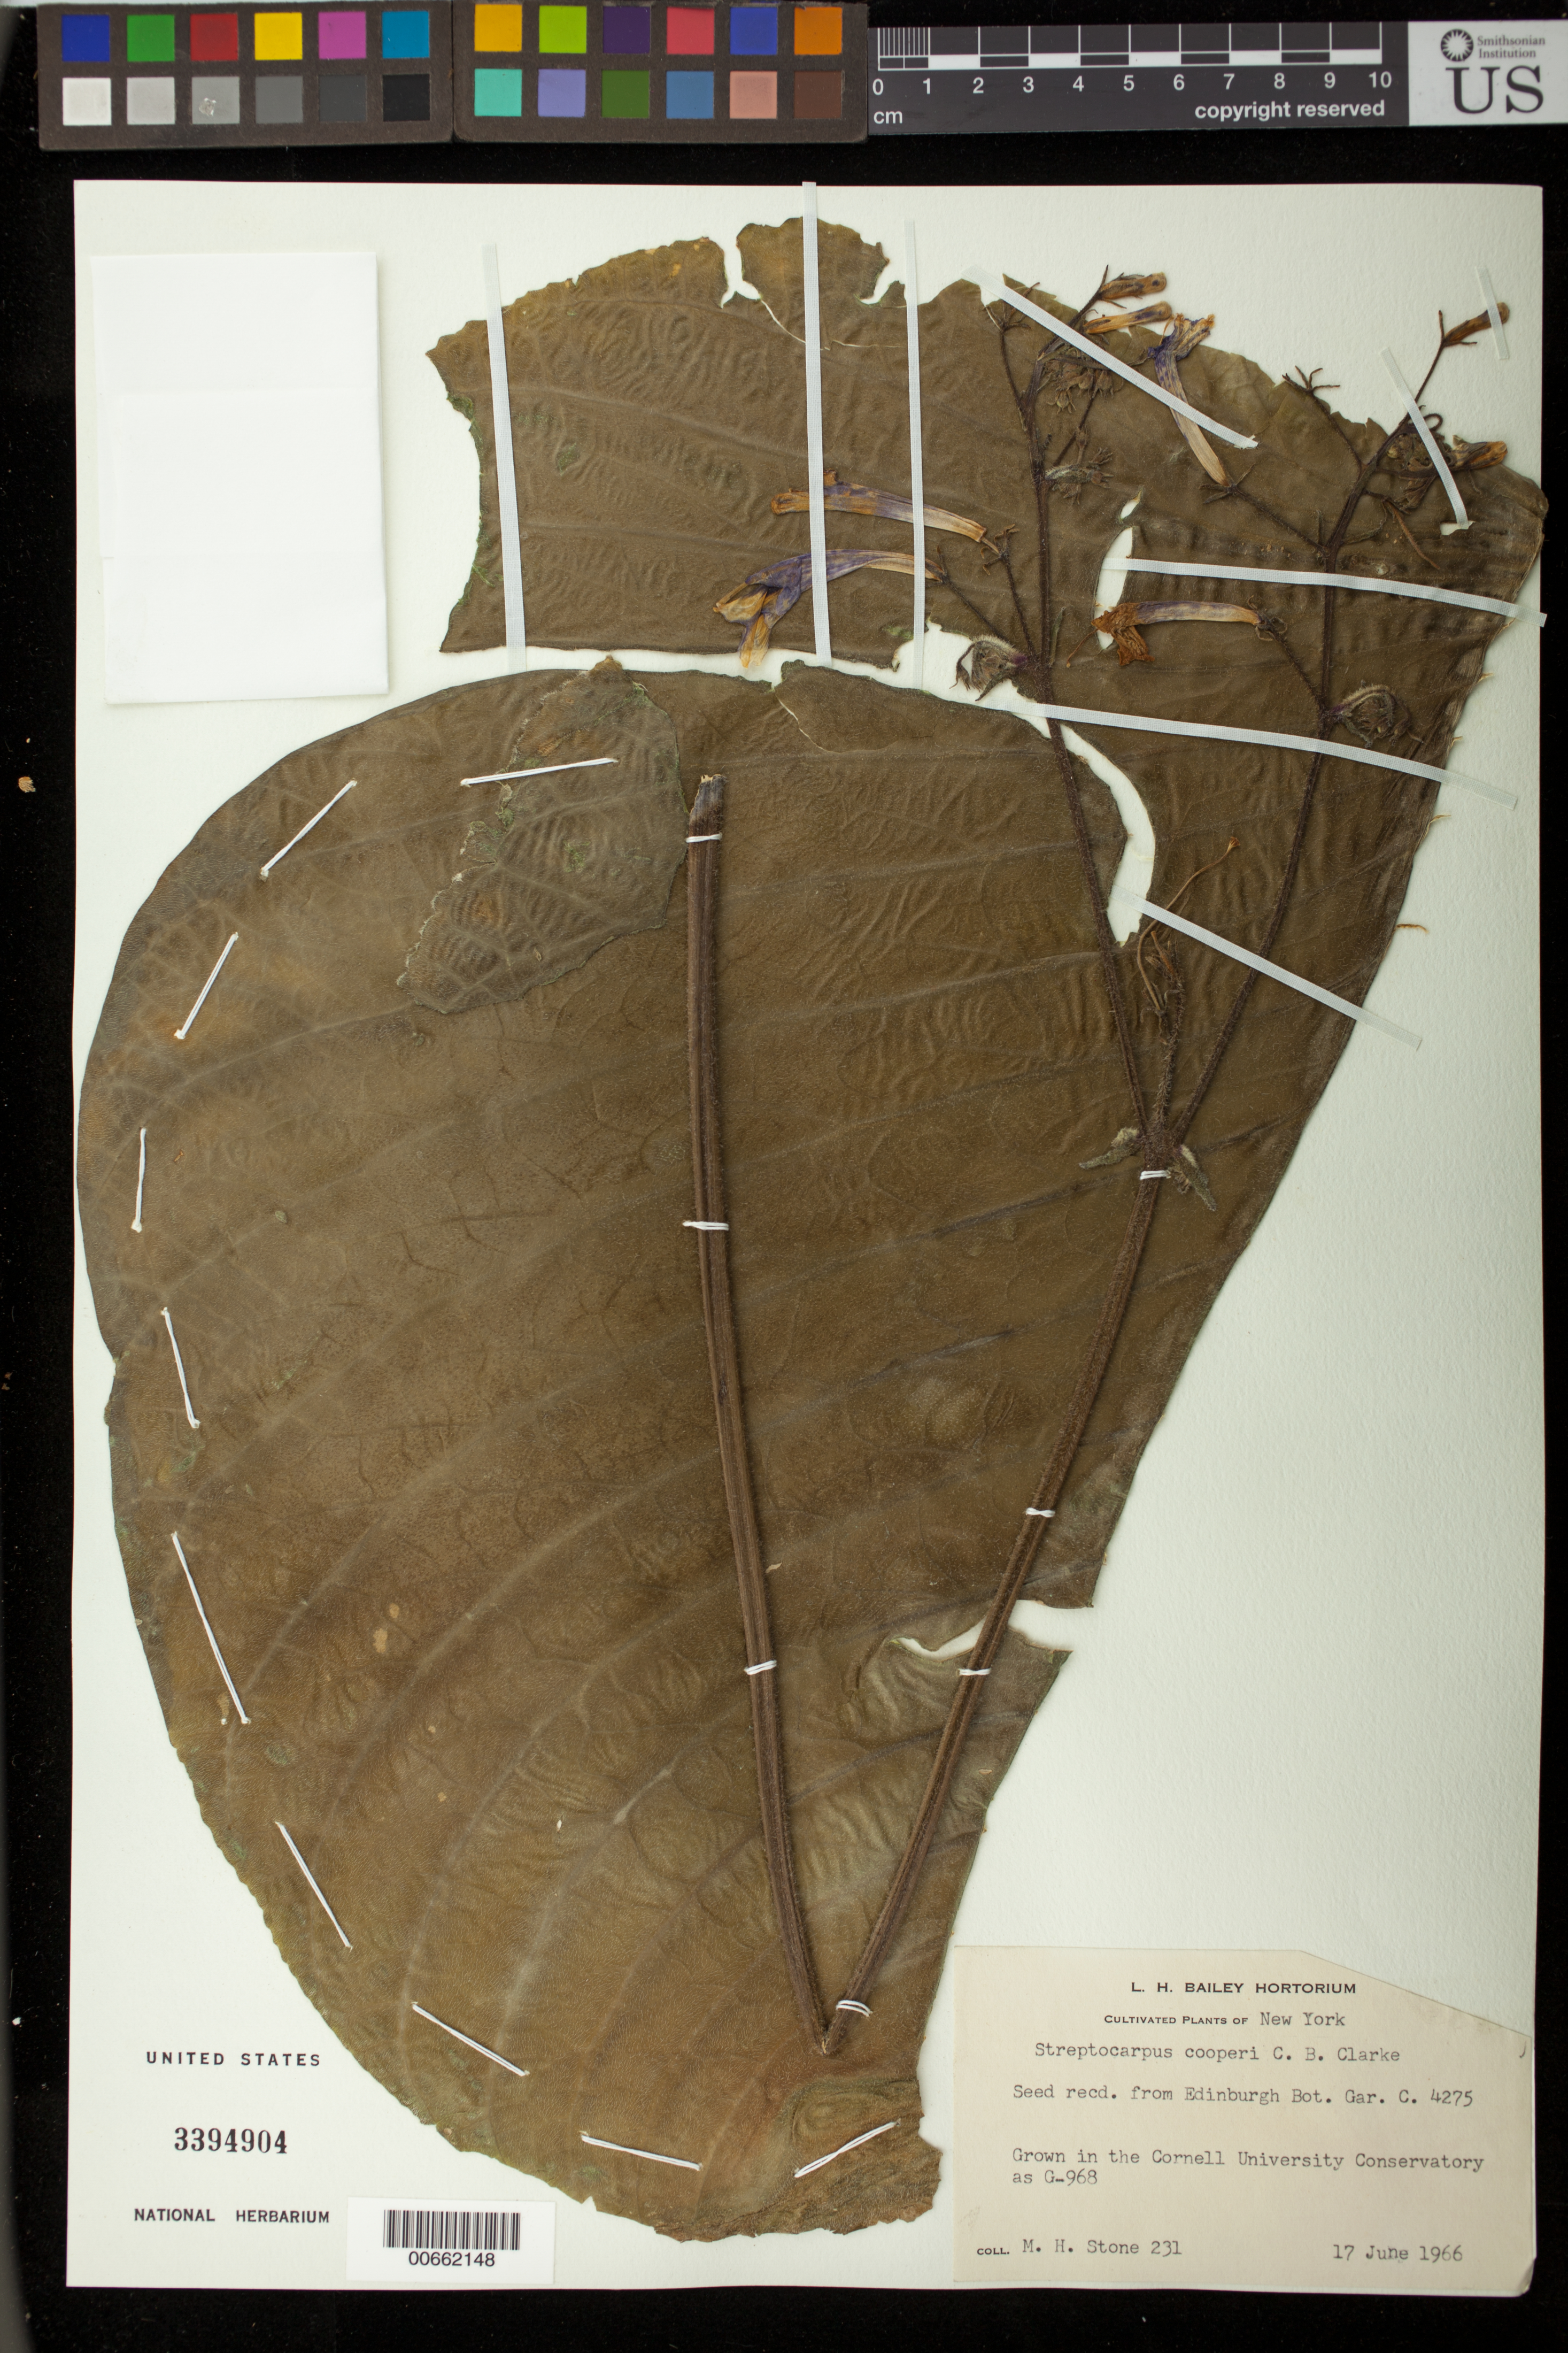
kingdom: Plantae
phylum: Tracheophyta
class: Magnoliopsida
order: Lamiales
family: Gesneriaceae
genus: Streptocarpus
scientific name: Streptocarpus cooperi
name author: C.B. Clarke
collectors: M. Stone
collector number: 231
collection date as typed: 17 Jun 1966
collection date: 1966-06-17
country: United States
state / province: New York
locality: Grown in the Cornell University Conservatory, [Ithaca, New York]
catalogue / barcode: US 3394904